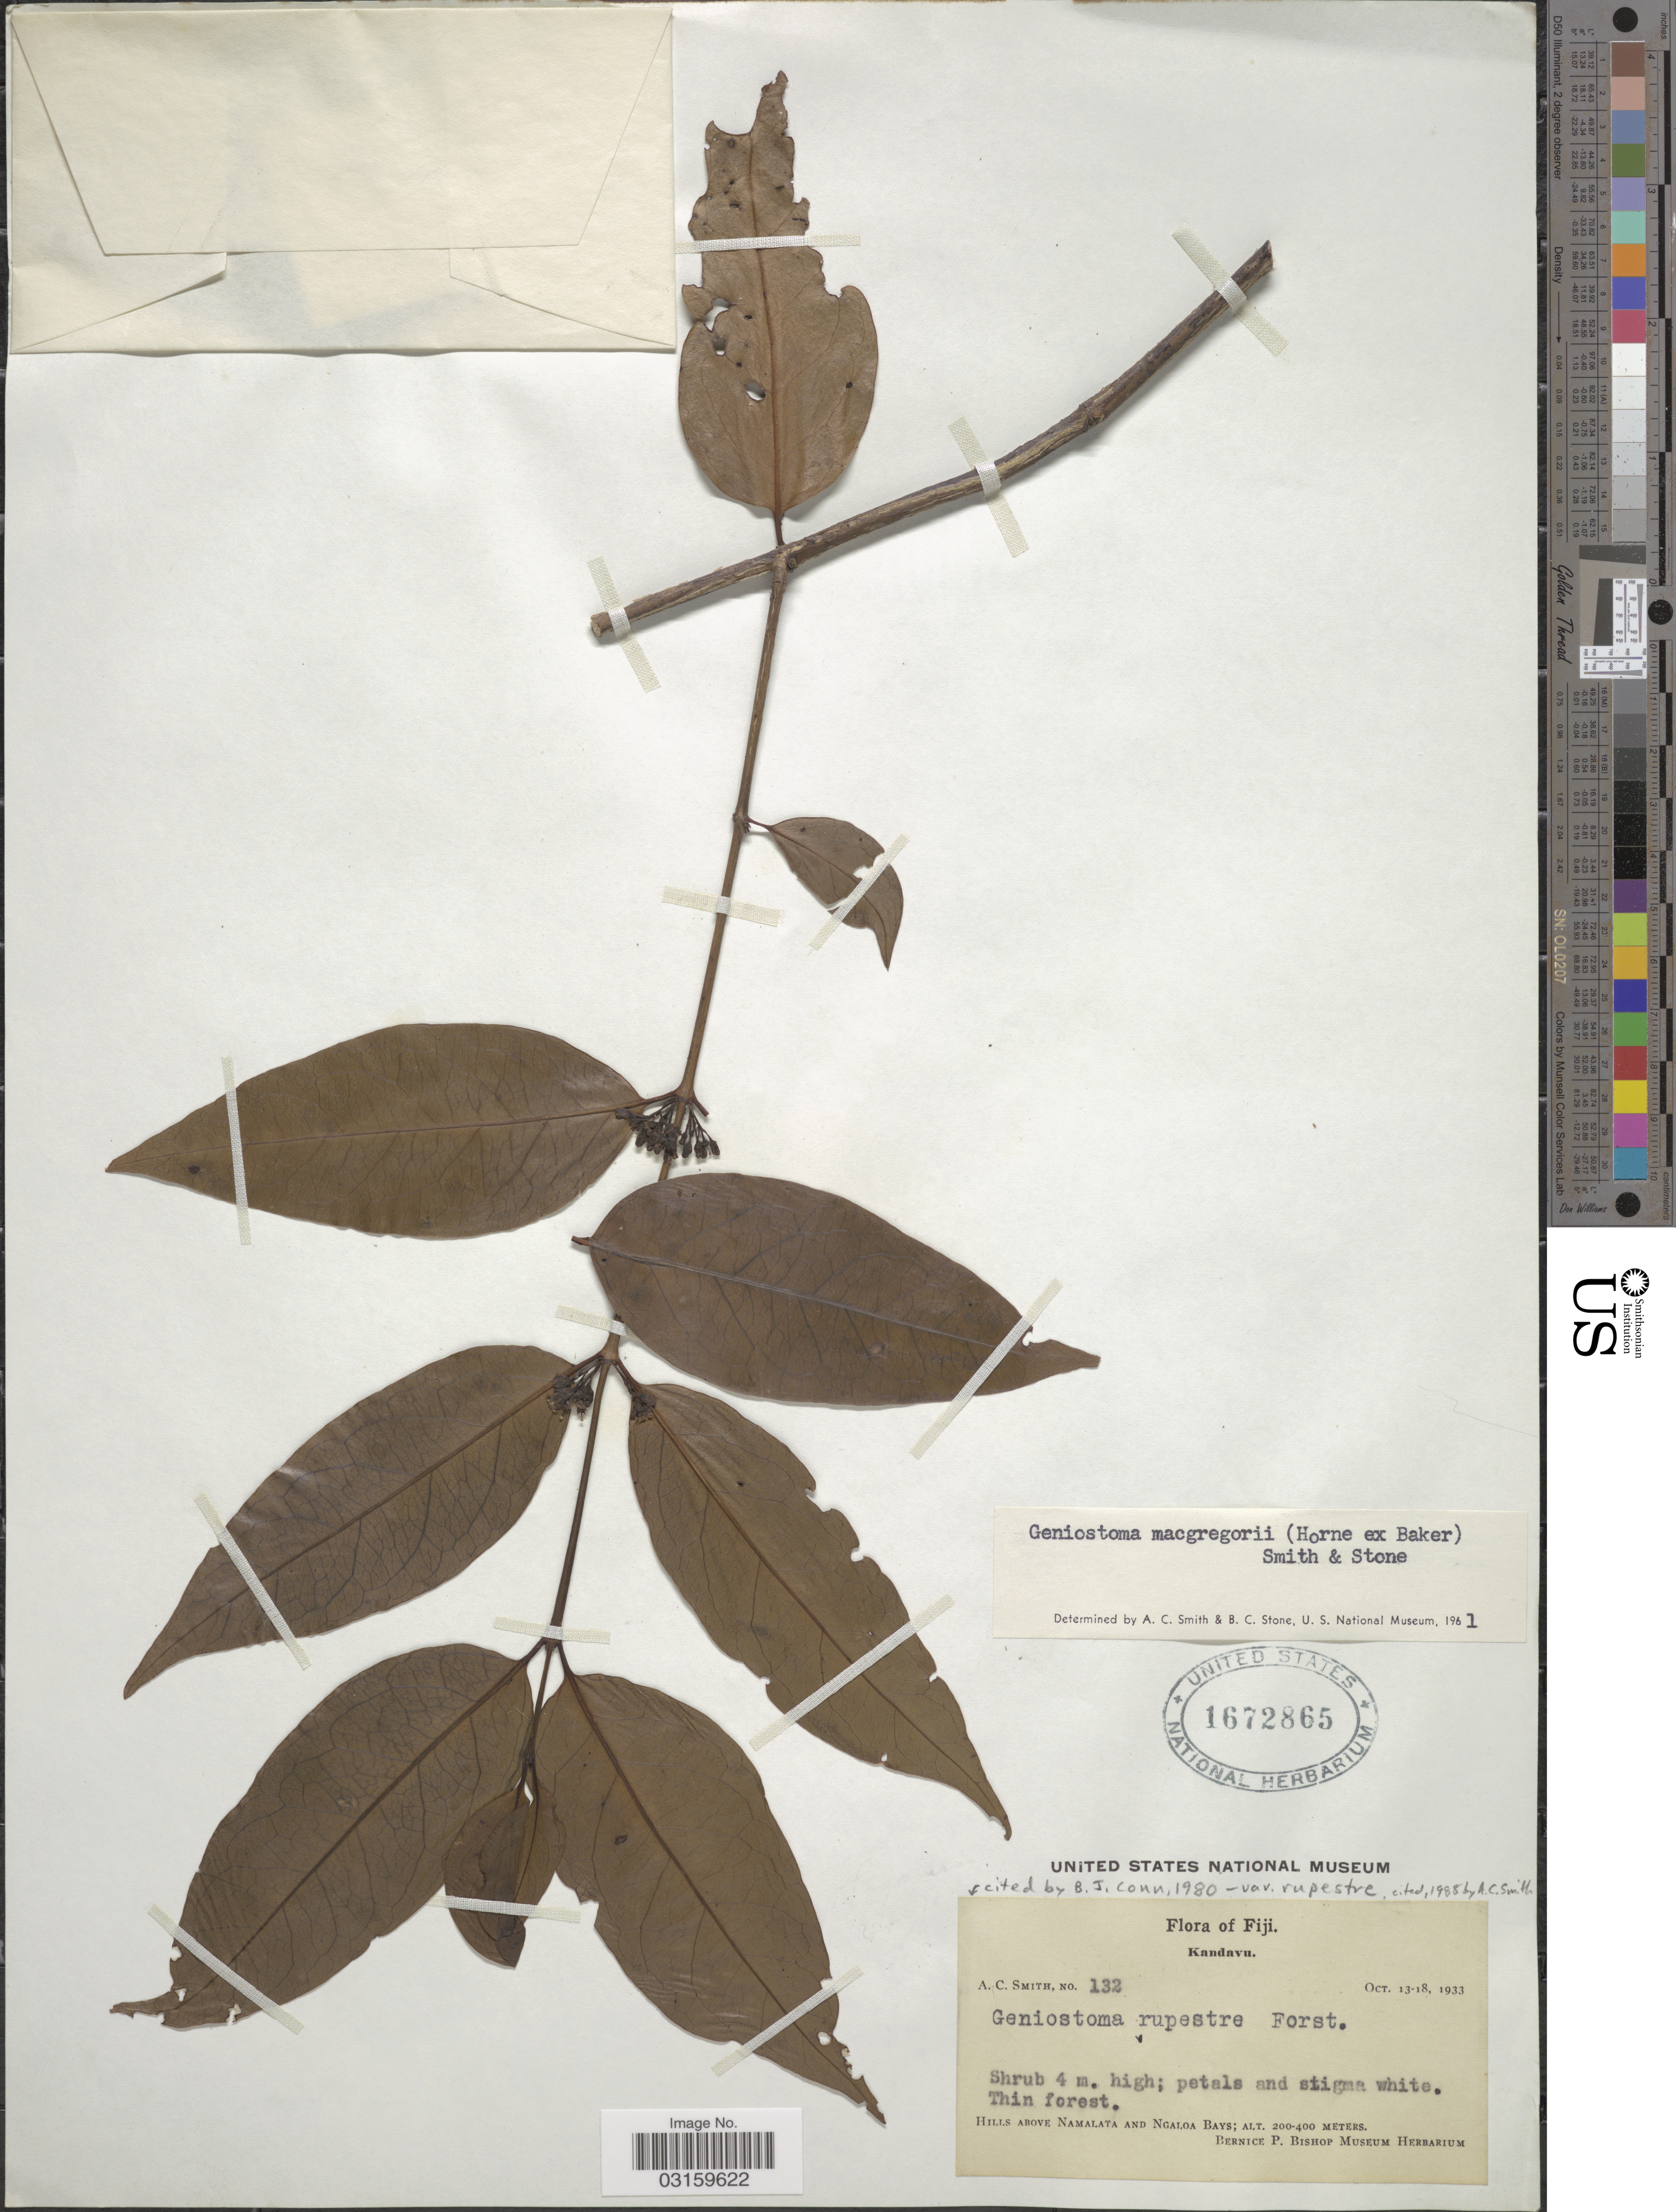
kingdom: Plantae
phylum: Tracheophyta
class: Magnoliopsida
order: Gentianales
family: Loganiaceae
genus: Geniostoma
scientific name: Geniostoma rupestre var. rupestre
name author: J.R. Forst. & G. Forst.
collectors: A. C. Smith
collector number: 132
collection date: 1933-10-13/1933-10-18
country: Fiji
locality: Kandavu. Hills above Namalata and Ngaloa Bays.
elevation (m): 200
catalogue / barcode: US 1672865